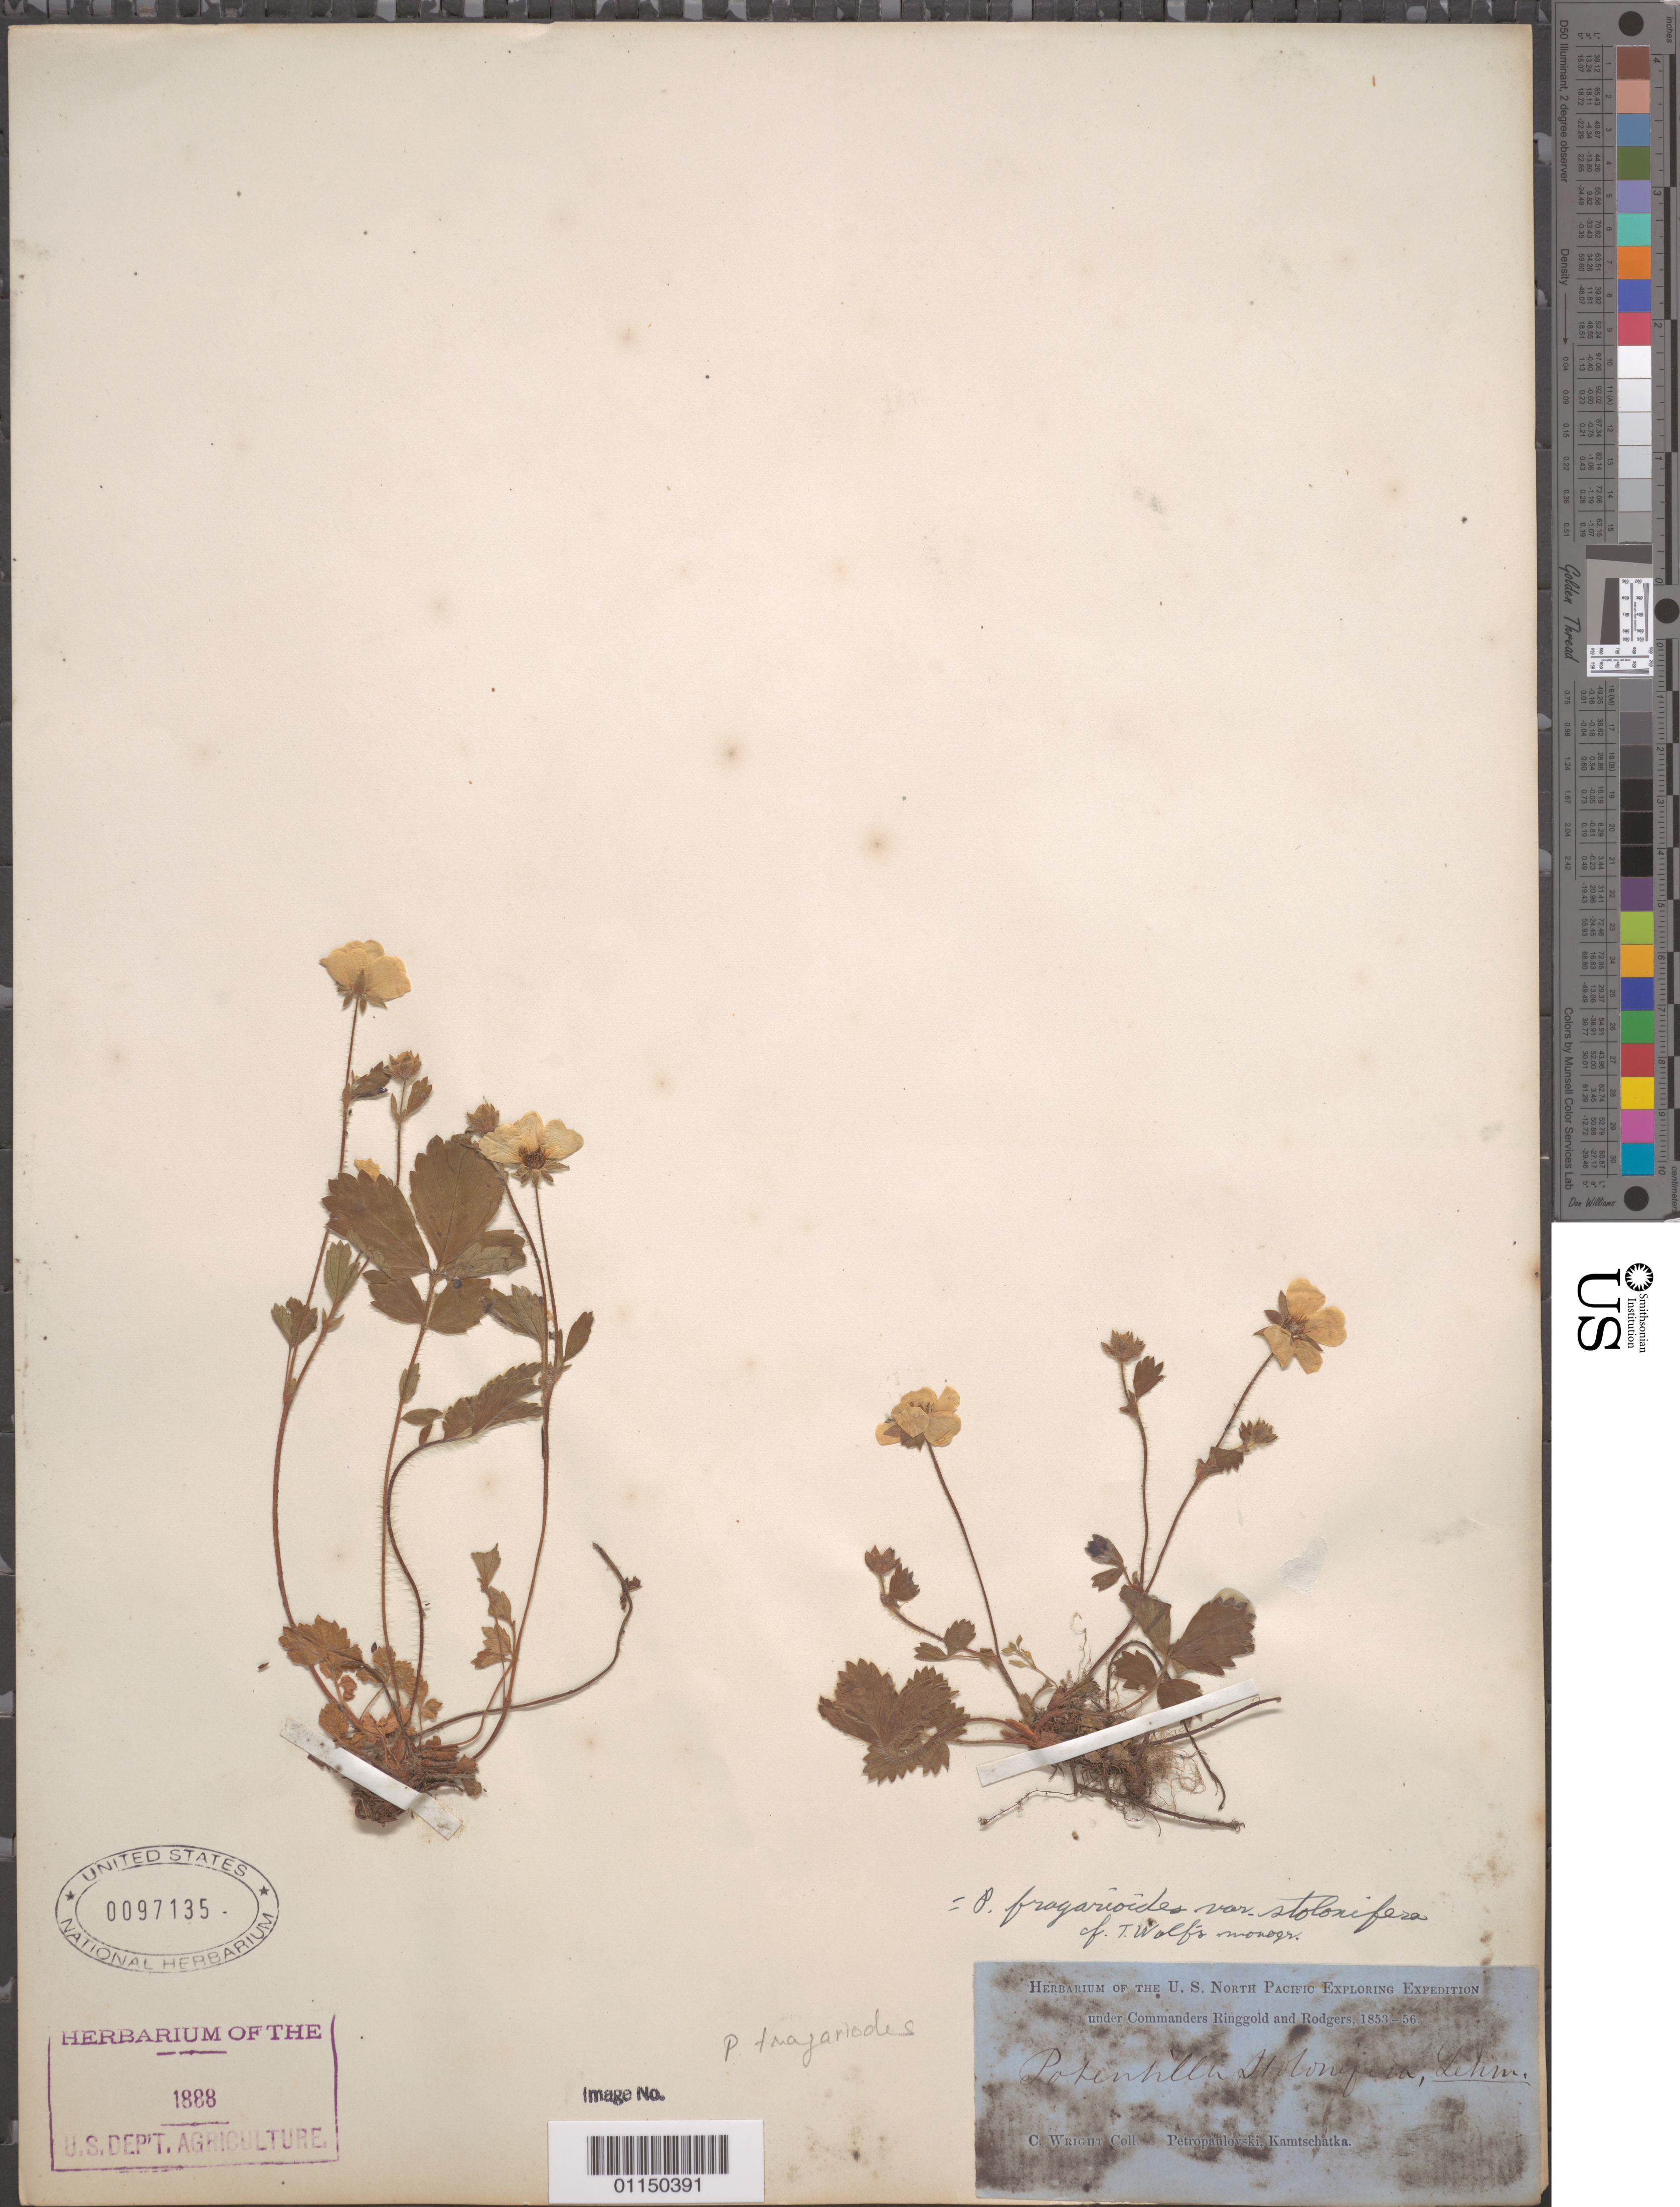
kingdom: Plantae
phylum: Tracheophyta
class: Magnoliopsida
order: Rosales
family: Rosaceae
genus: Potentilla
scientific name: Potentilla fragarioides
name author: L.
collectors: C. Wright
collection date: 1853/1856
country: Russian Federation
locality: Petropaulovski, Kamtschatka.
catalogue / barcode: US 97135